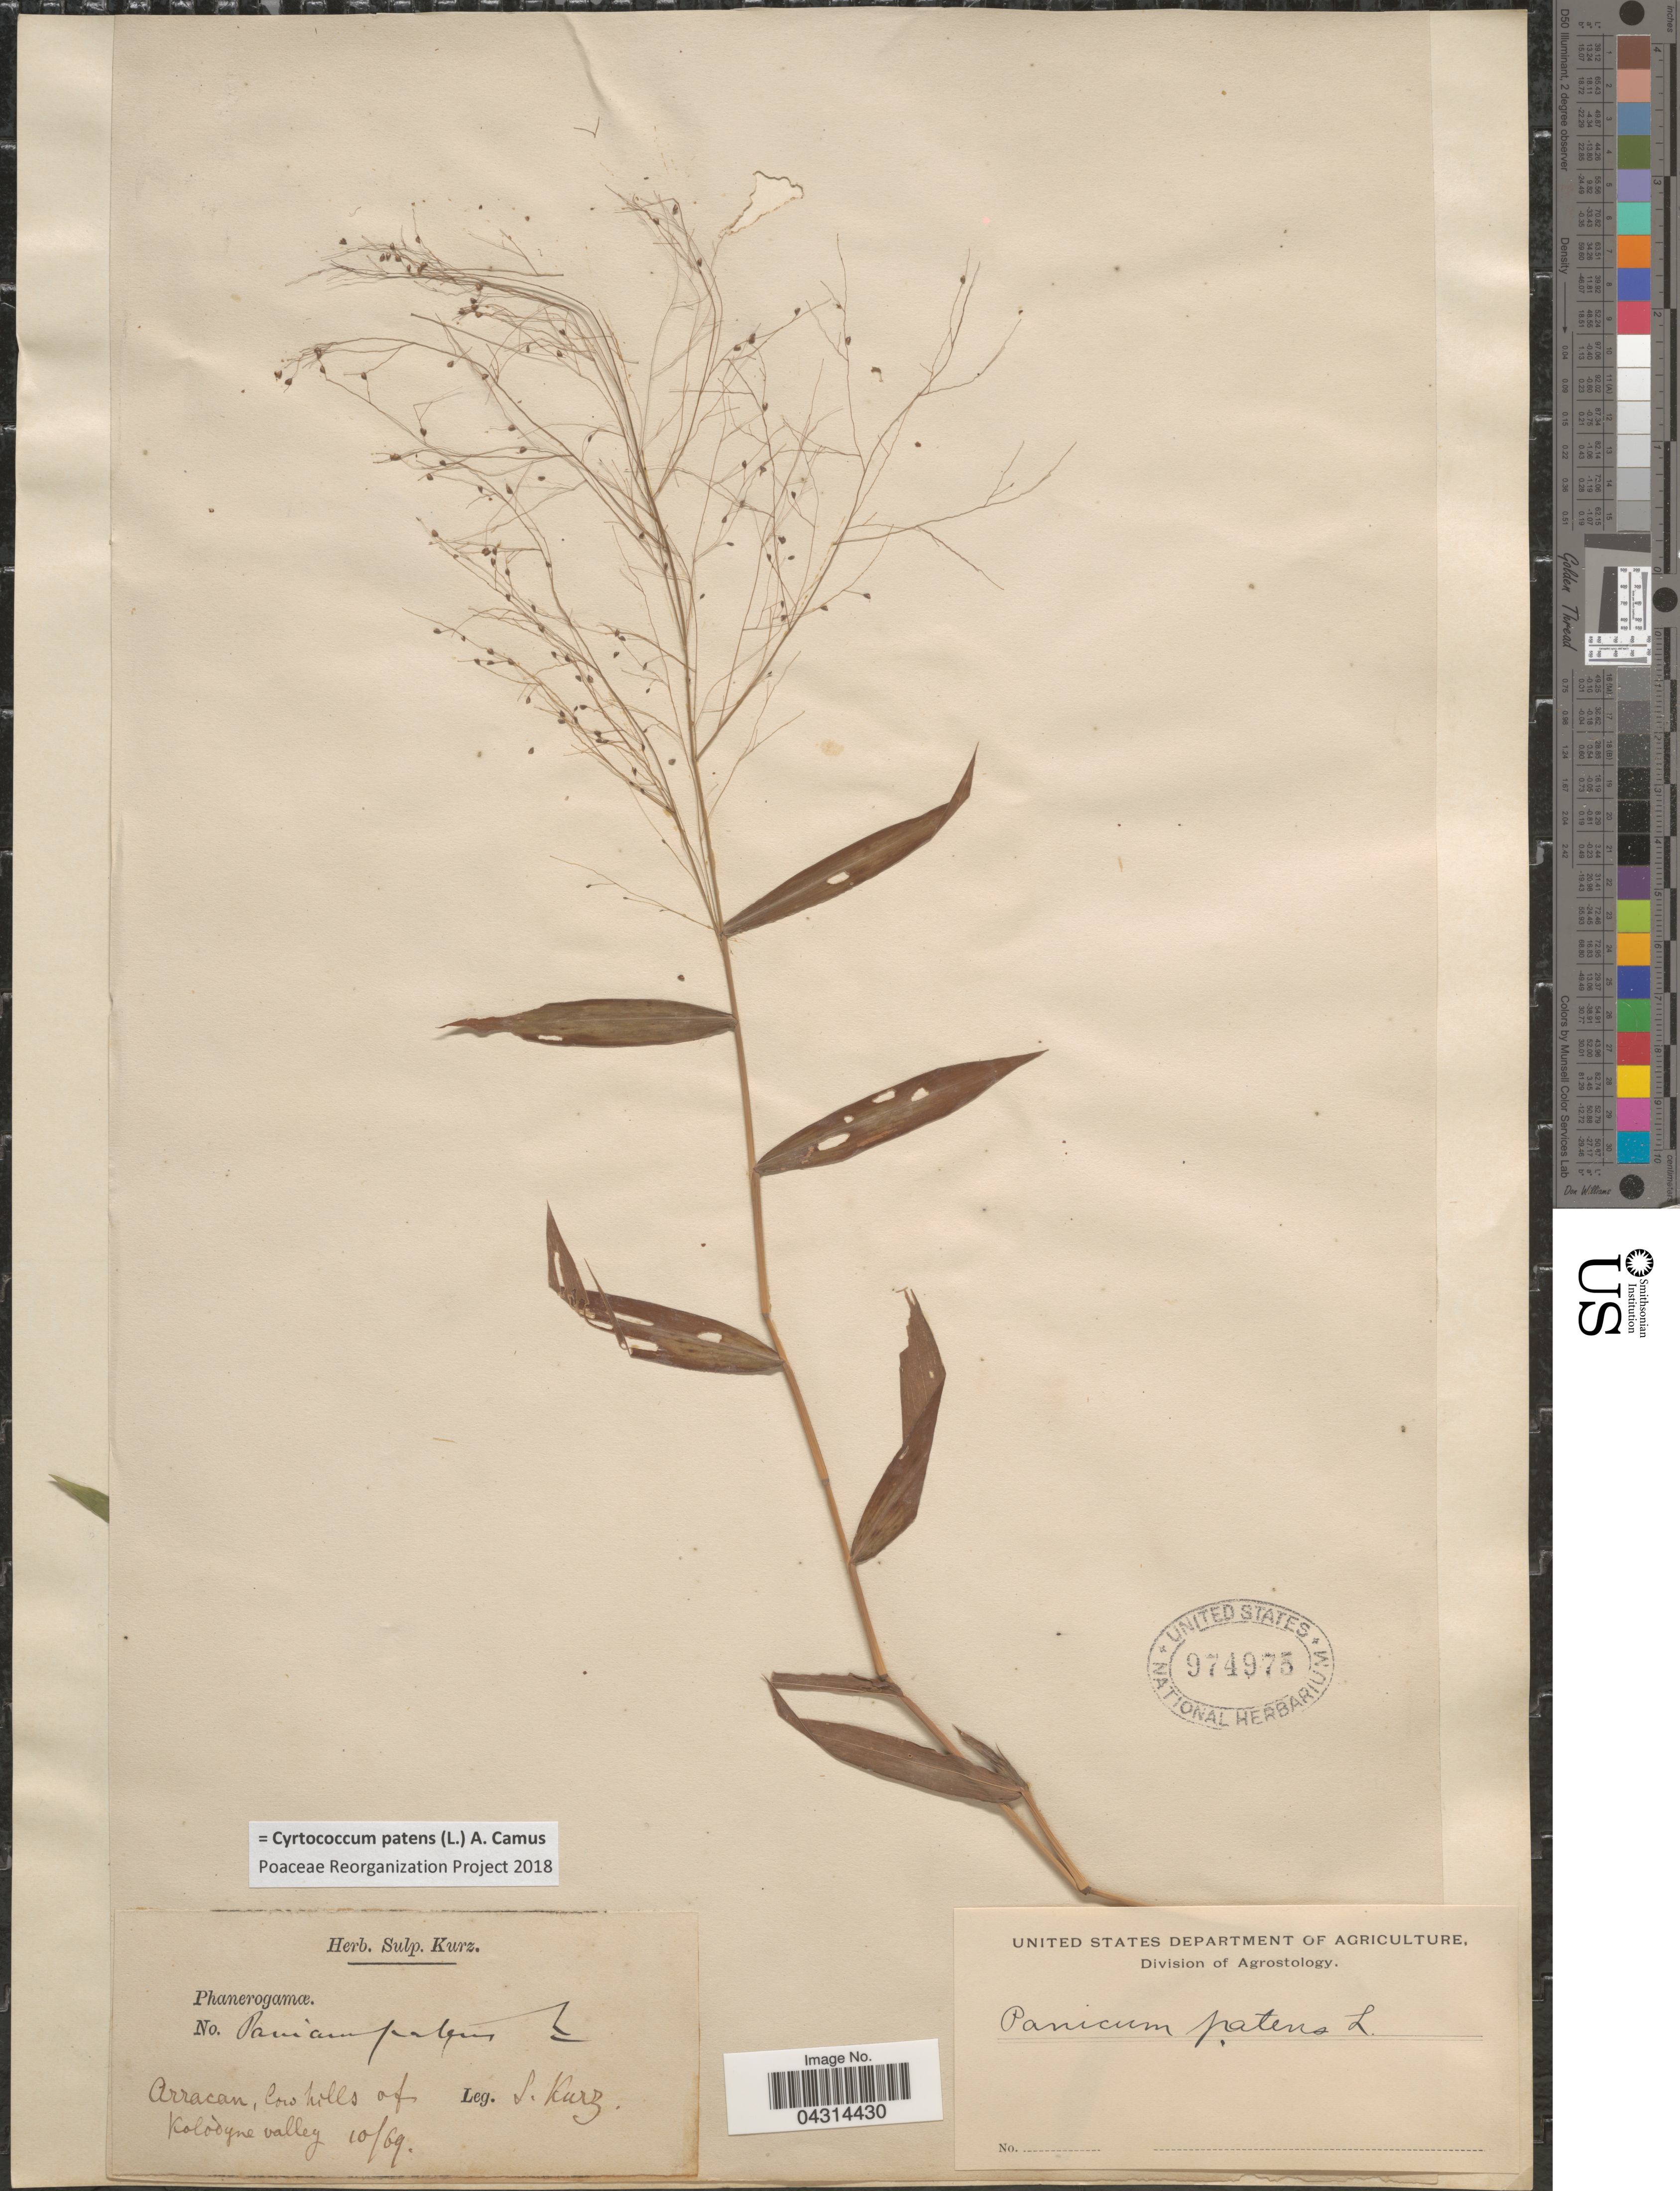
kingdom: Plantae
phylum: Tracheophyta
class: Liliopsida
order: Poales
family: Poaceae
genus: Cyrtococcum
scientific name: Cyrtococcum patens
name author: (L.) A. Camus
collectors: L. Kurz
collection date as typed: Transcribed d/m/y: /10/69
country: India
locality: Arracan, Cow hills of Kolodyne valley.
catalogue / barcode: US 974975